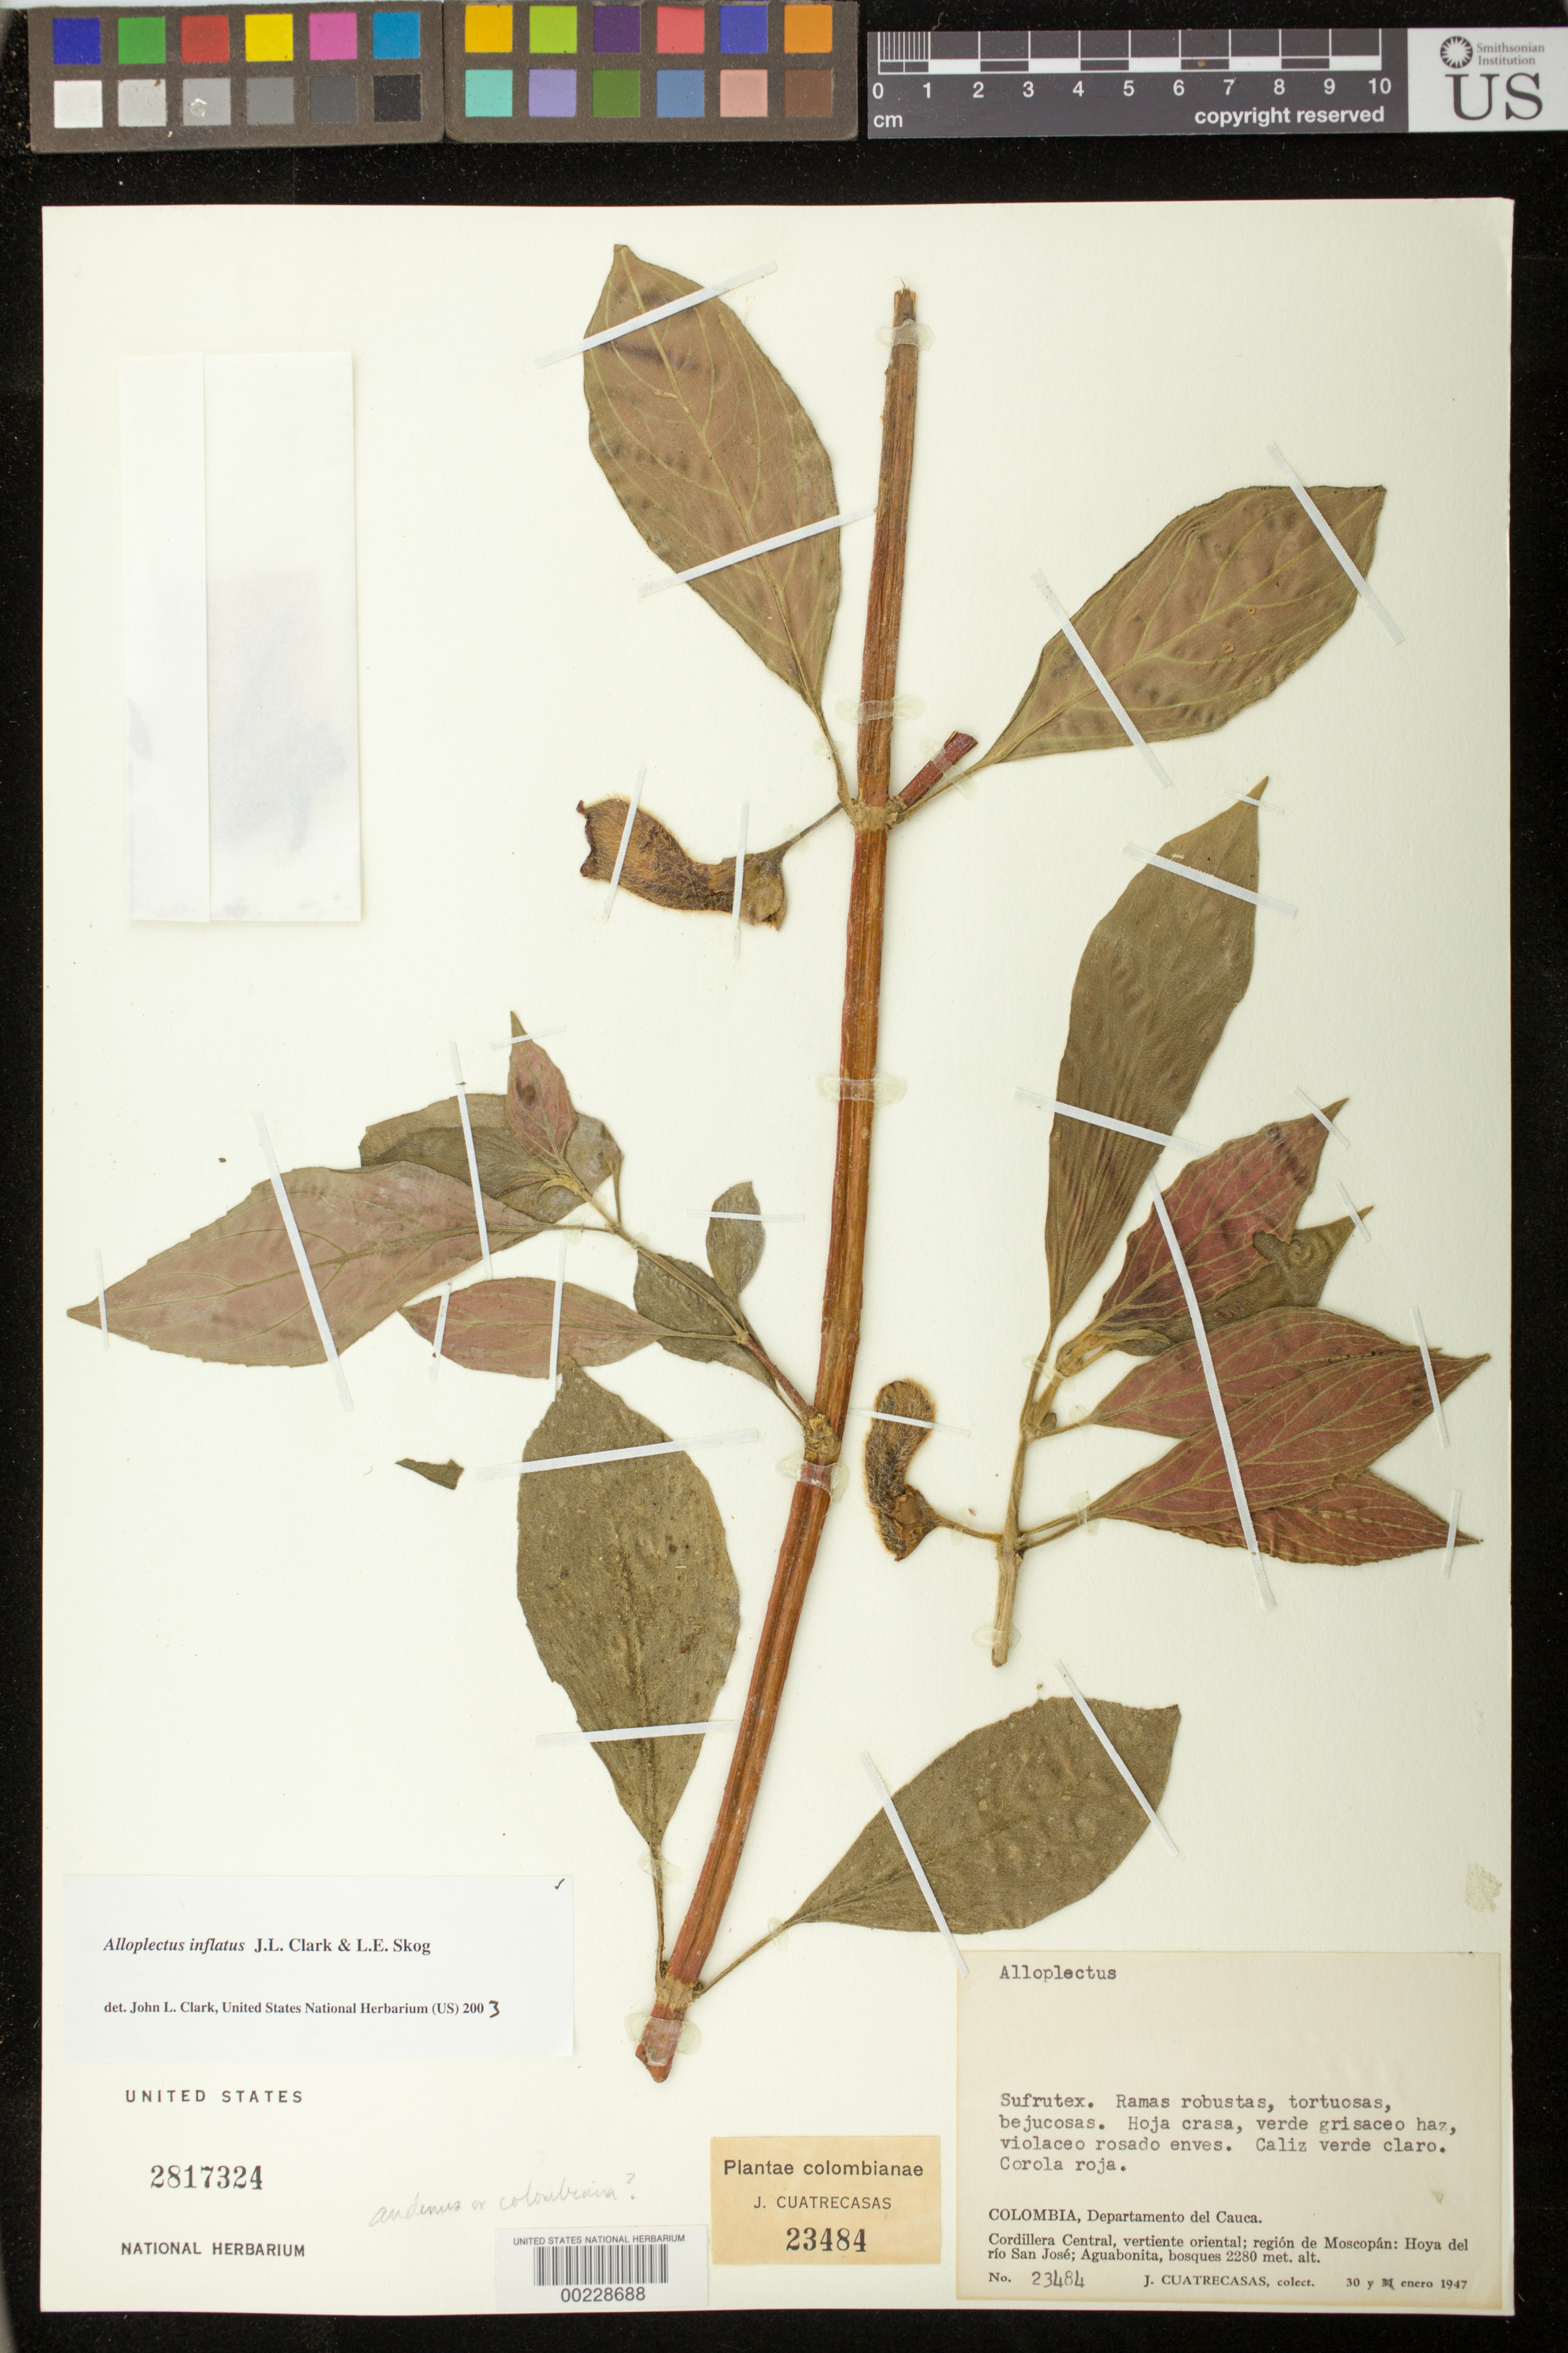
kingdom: Plantae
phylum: Tracheophyta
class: Magnoliopsida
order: Lamiales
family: Gesneriaceae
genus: Alloplectus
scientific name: Alloplectus inflatus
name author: J.L. Clark & L.E. Skog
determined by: Clark, J. L., (SEL), The Marie Selby Botanical Garden (UNITED STATES)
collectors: J. Cuatrecasas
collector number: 23484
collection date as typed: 30 Jan 1947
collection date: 1947-01-30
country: Colombia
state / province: Cauca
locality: Cordillera Central, eastern slope, region of Moscopan, valley of Rio San Jose, Aguabonita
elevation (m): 2280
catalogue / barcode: US 2817324